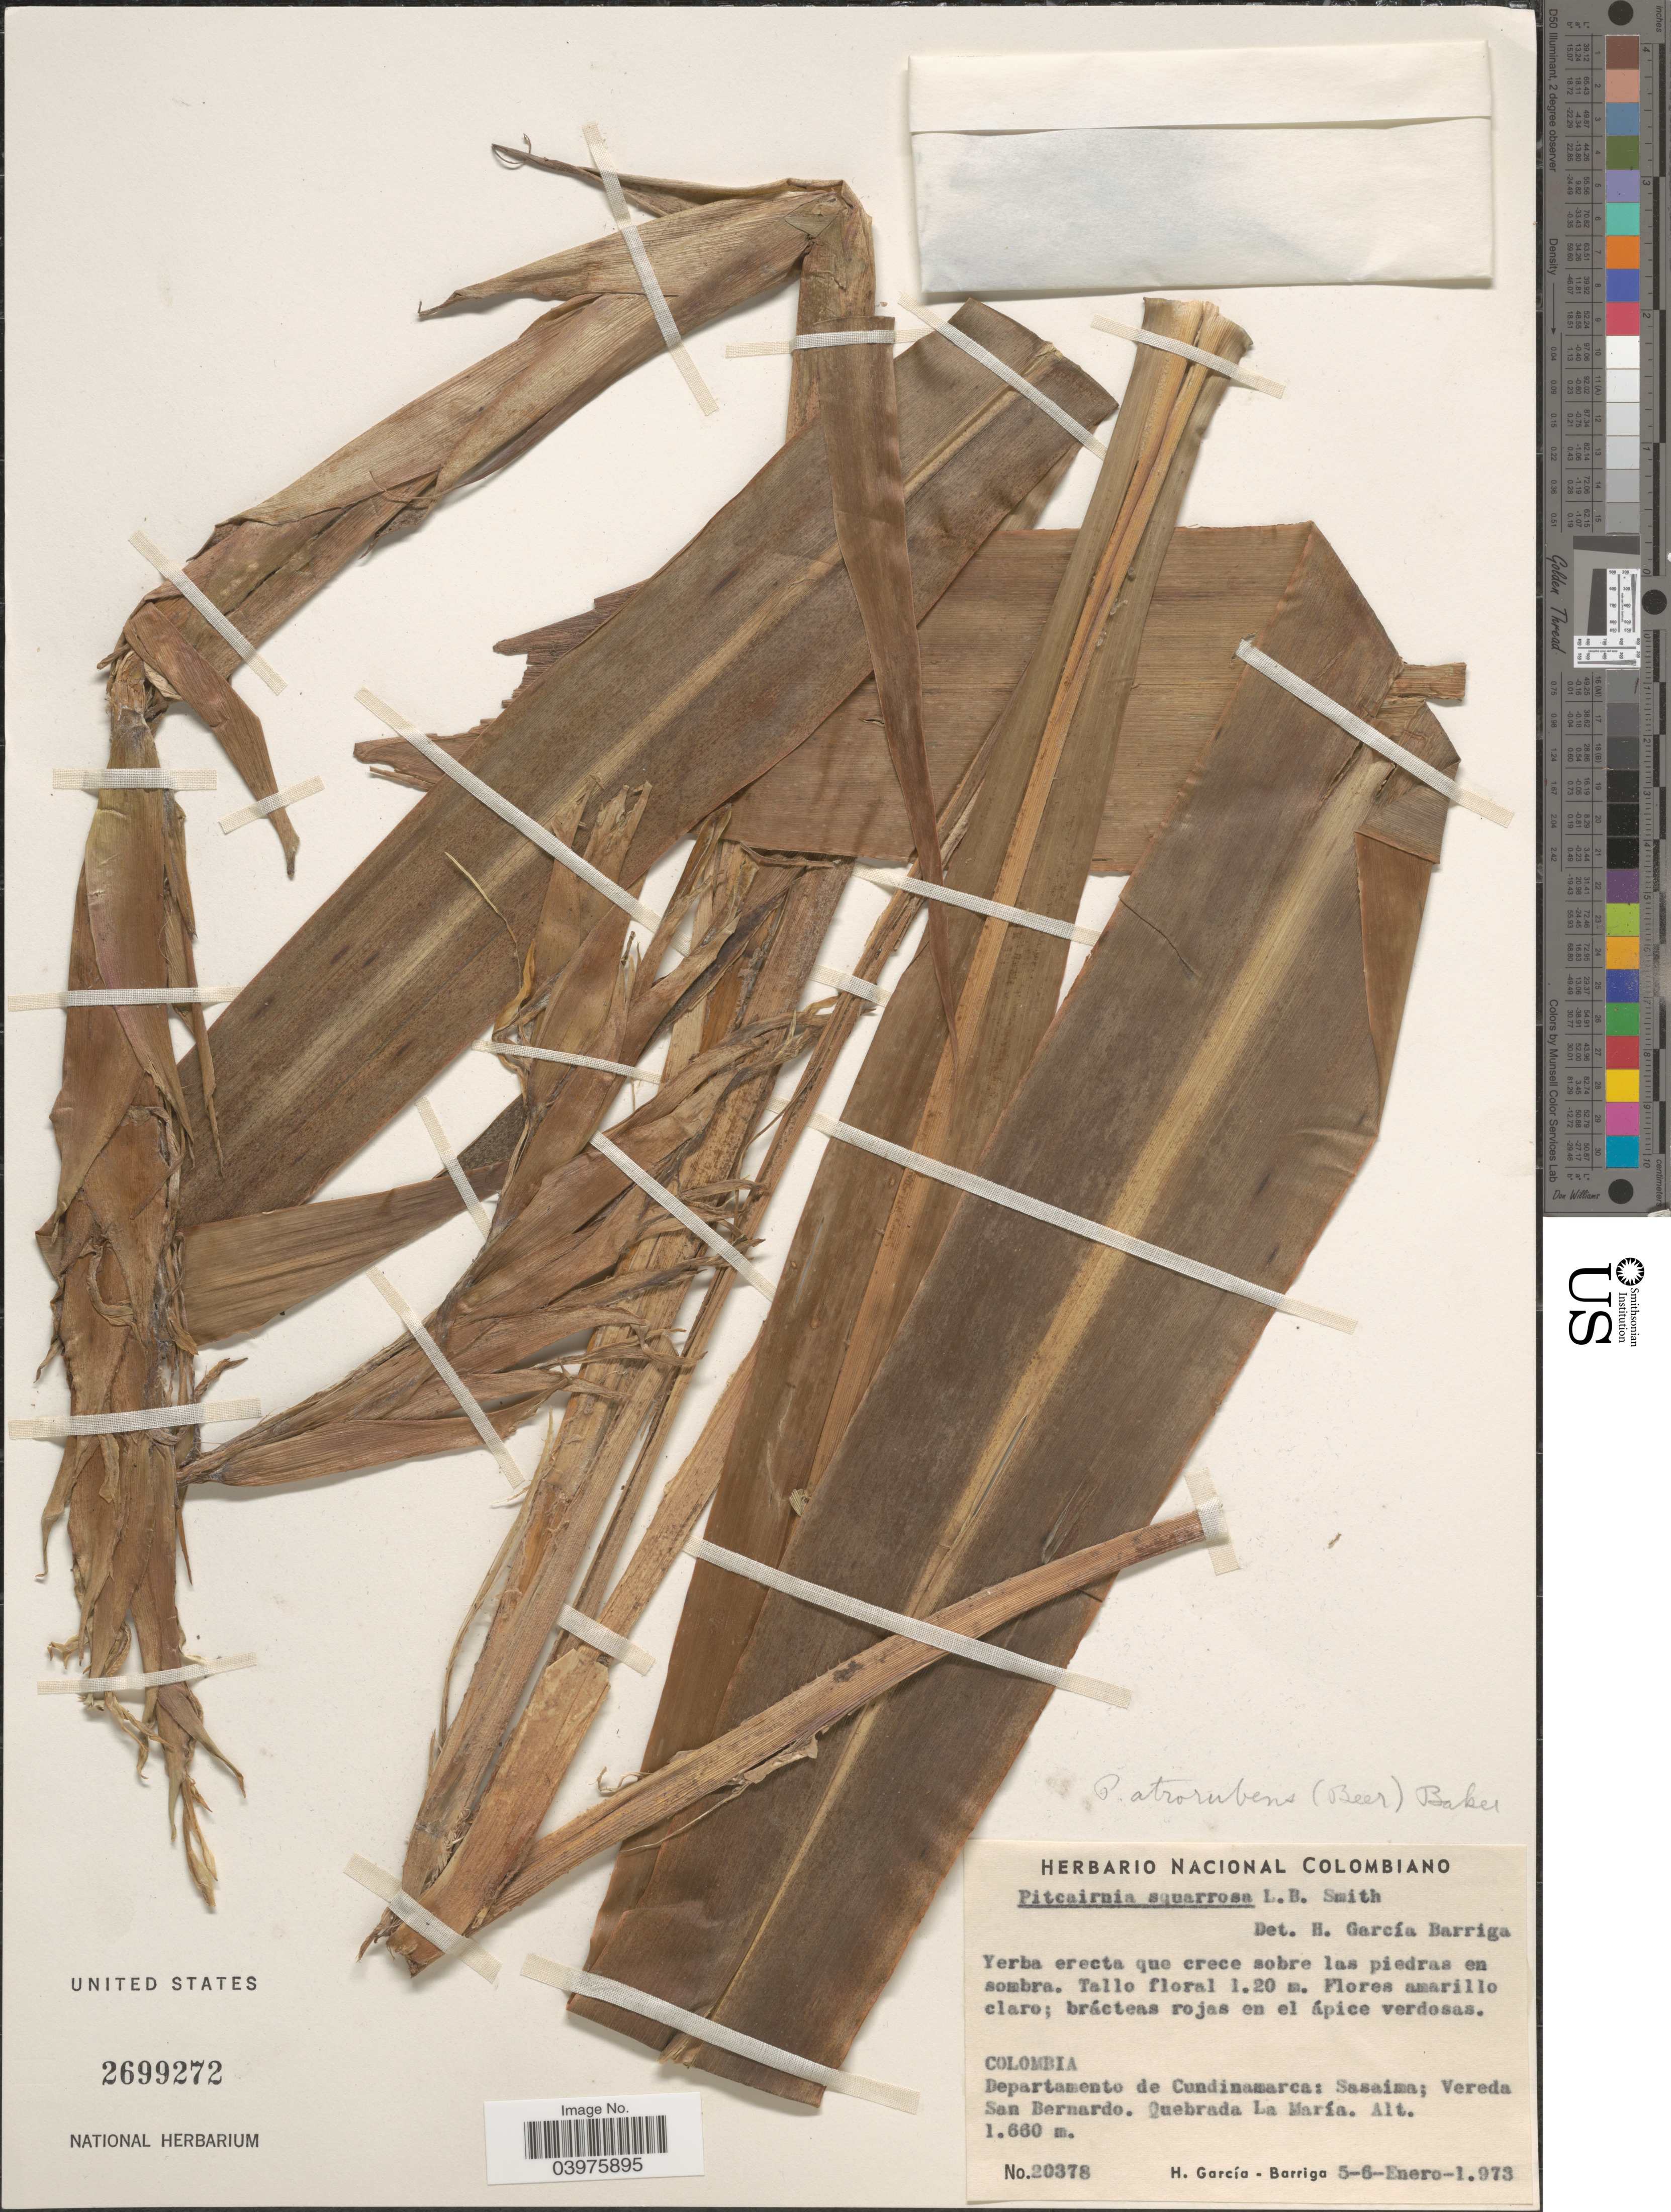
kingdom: Plantae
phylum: Tracheophyta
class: Liliopsida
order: Poales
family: Bromeliaceae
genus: Pitcairnia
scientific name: Pitcairnia atrorubens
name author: (Beer) Baker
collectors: H. García Barriga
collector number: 20378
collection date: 1973-01-05/1973-01-06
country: Colombia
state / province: Cundinamarca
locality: Departamento de Cundinamarca: Sasaima; Vereda San Bernardo. Quebrada La María.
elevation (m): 1660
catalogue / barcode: US 2699272